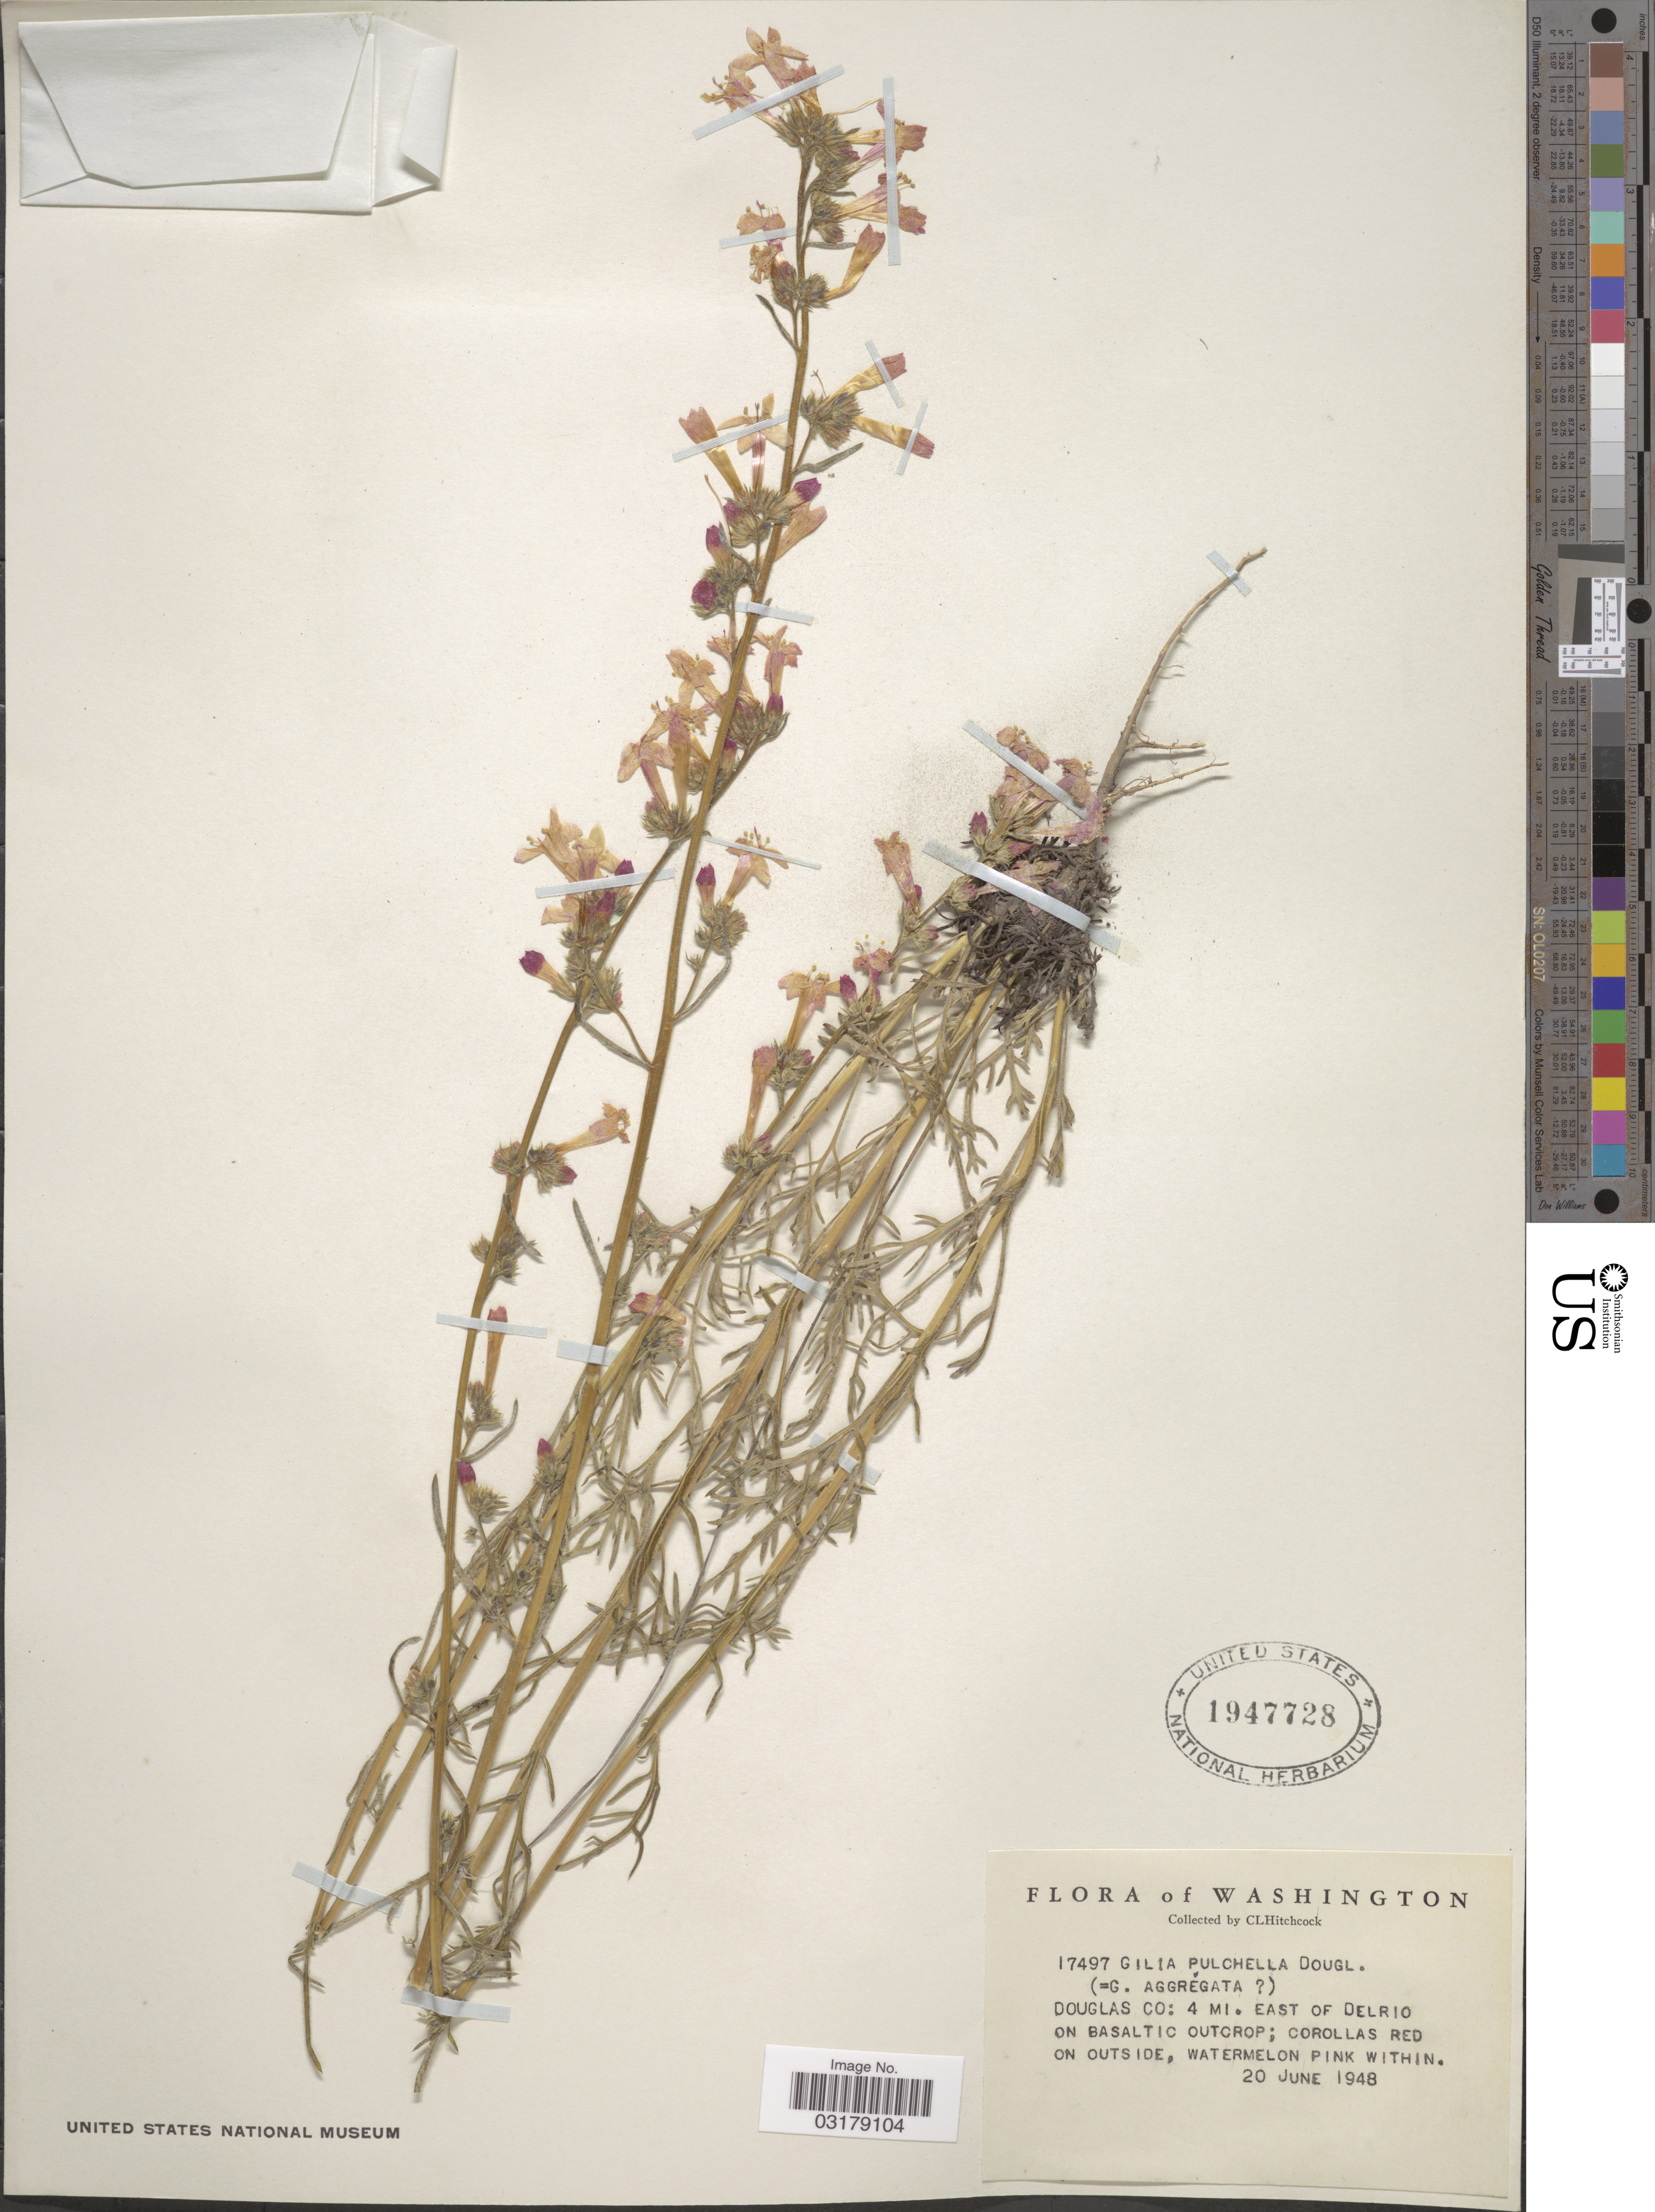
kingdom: Plantae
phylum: Tracheophyta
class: Magnoliopsida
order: Ericales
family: Polemoniaceae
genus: Ipomopsis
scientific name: Ipomopsis aggregata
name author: (Pursh) V.E. Grant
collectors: C. L. Hitchcock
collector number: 17497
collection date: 1948-06-20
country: United States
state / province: Washington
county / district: Douglas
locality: Douglas Co: 4 mi. East of Delrio on Basaltic outcrop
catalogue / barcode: US 1947728